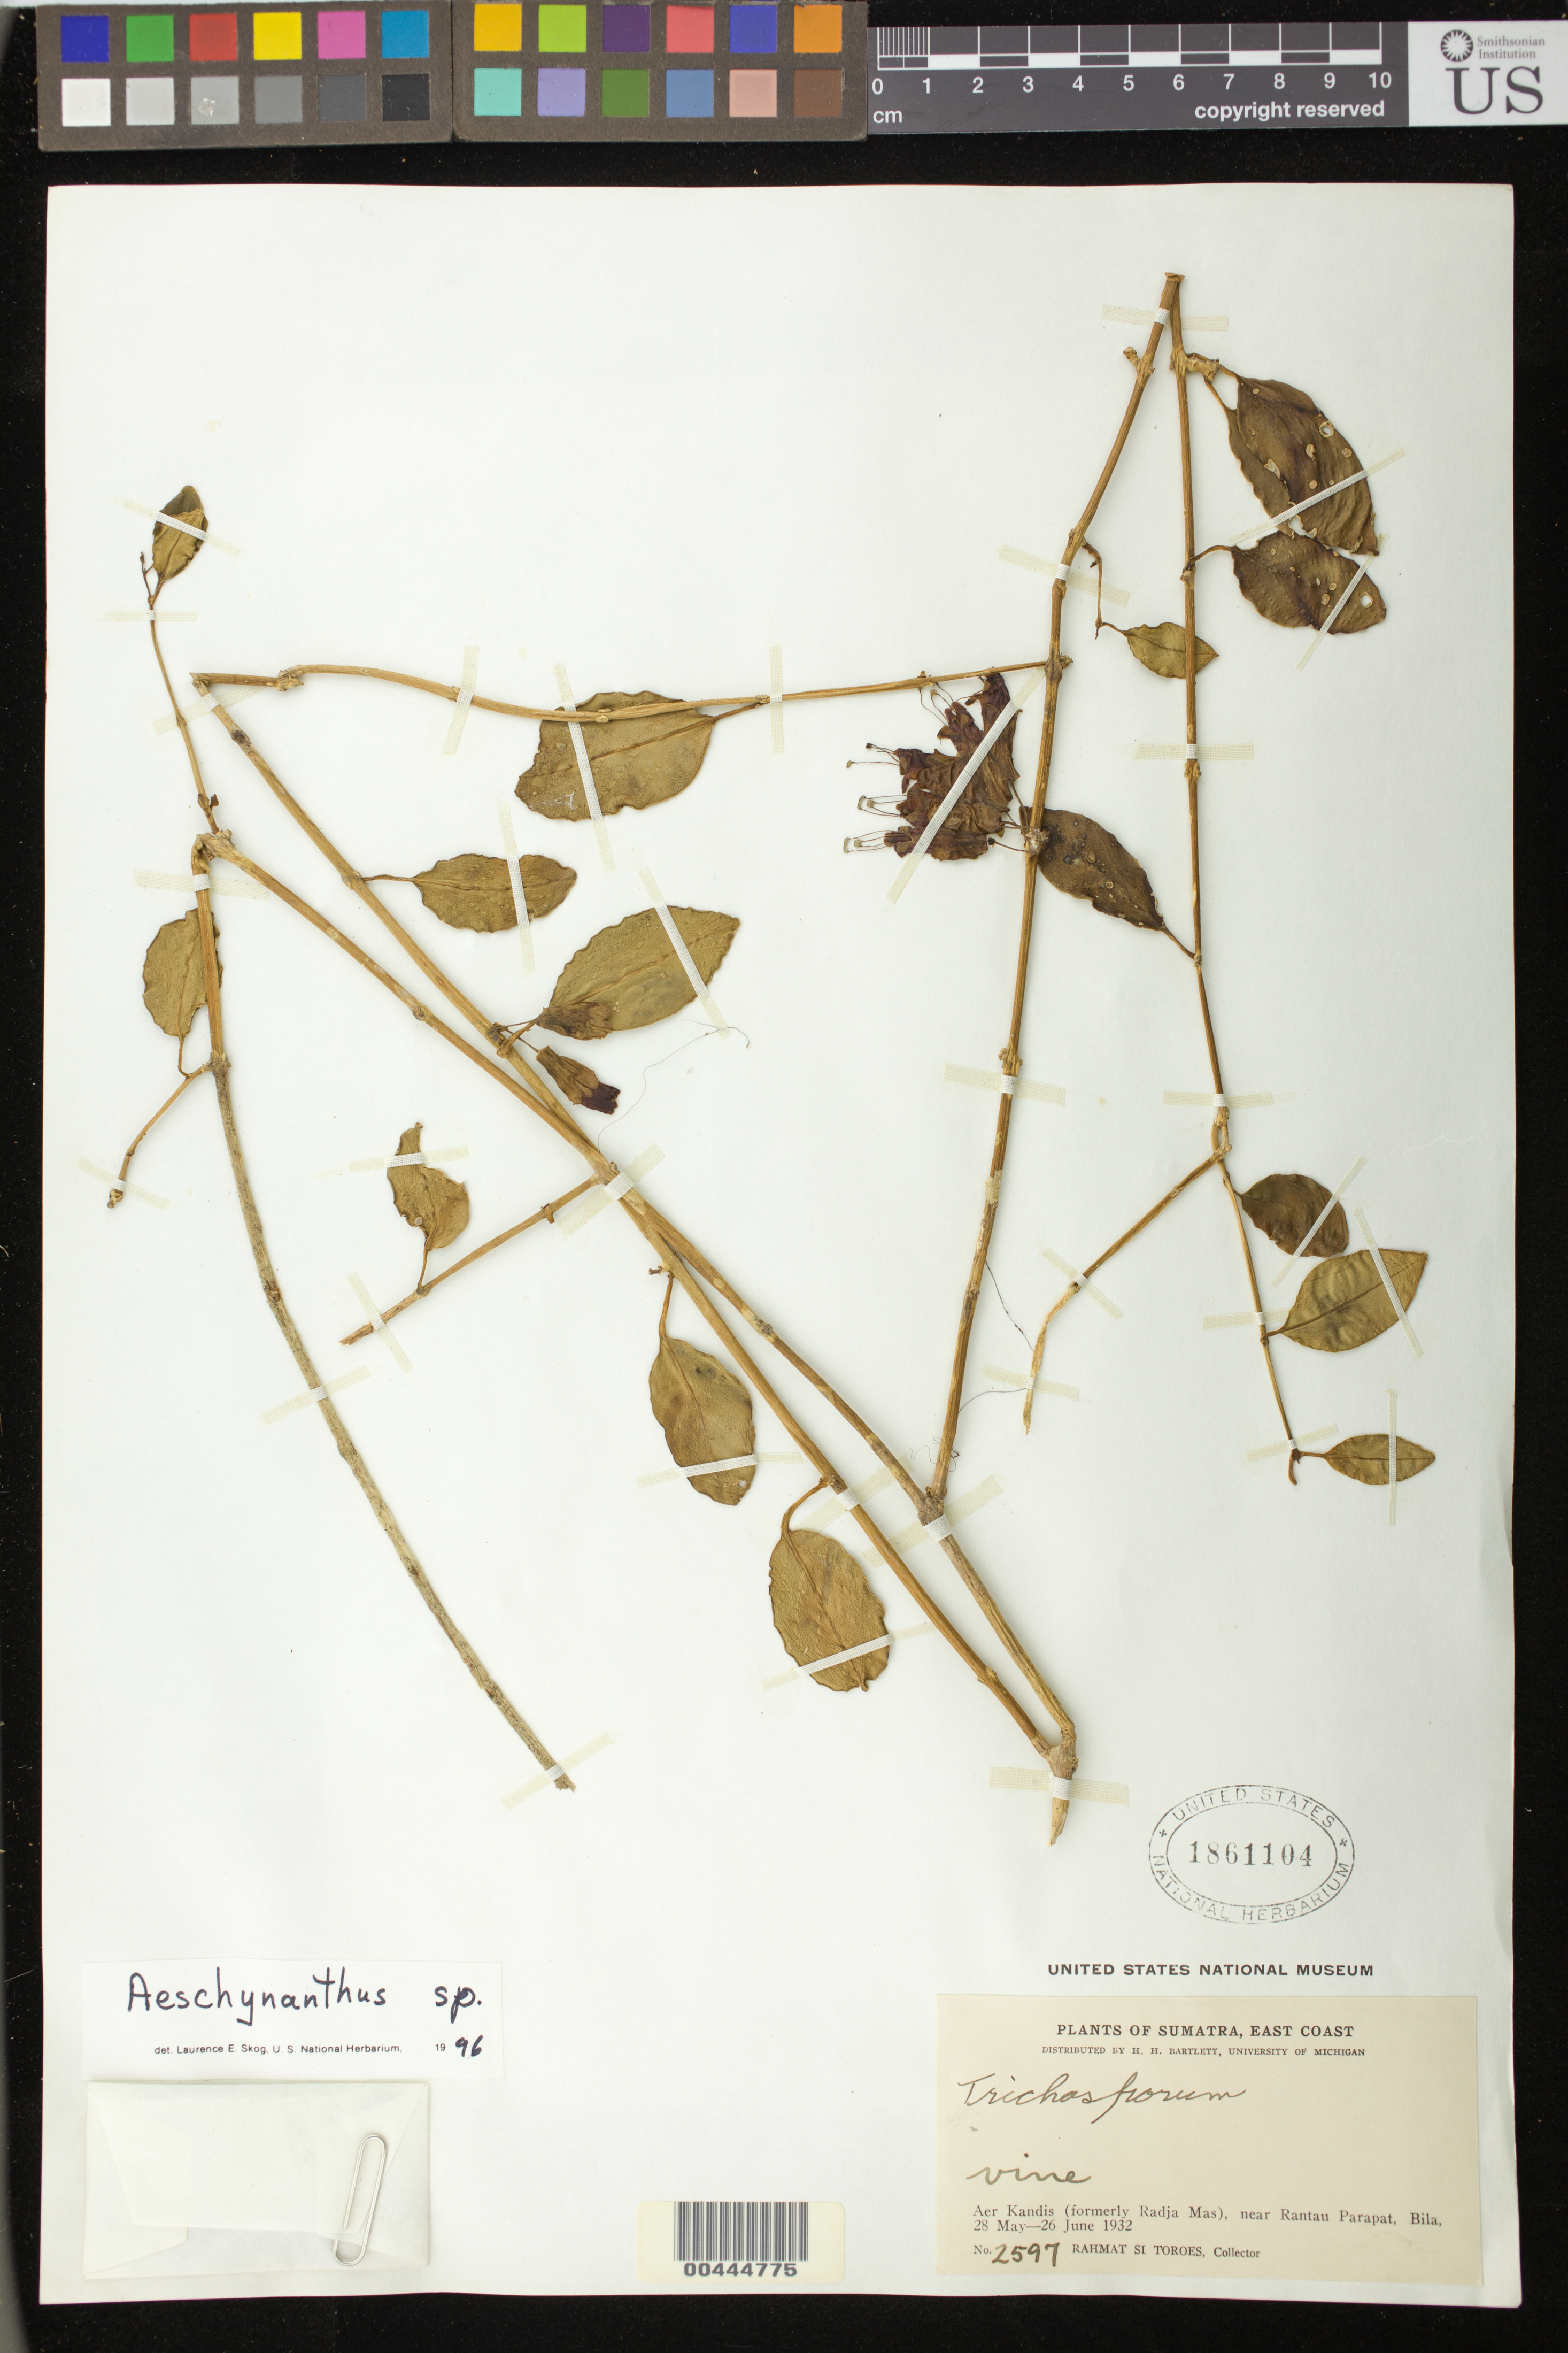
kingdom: Plantae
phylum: Tracheophyta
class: Magnoliopsida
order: Lamiales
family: Gesneriaceae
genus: Aeschynanthus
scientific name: Aeschynanthus sp.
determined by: Skog, Laurence E.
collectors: Rahmat Si Boeea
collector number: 2597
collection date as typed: May-Jun 1932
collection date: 1932-05/1932-06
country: Indonesia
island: Sumatra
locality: Aer kandis, rantau parapat, bila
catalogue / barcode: US 1861104